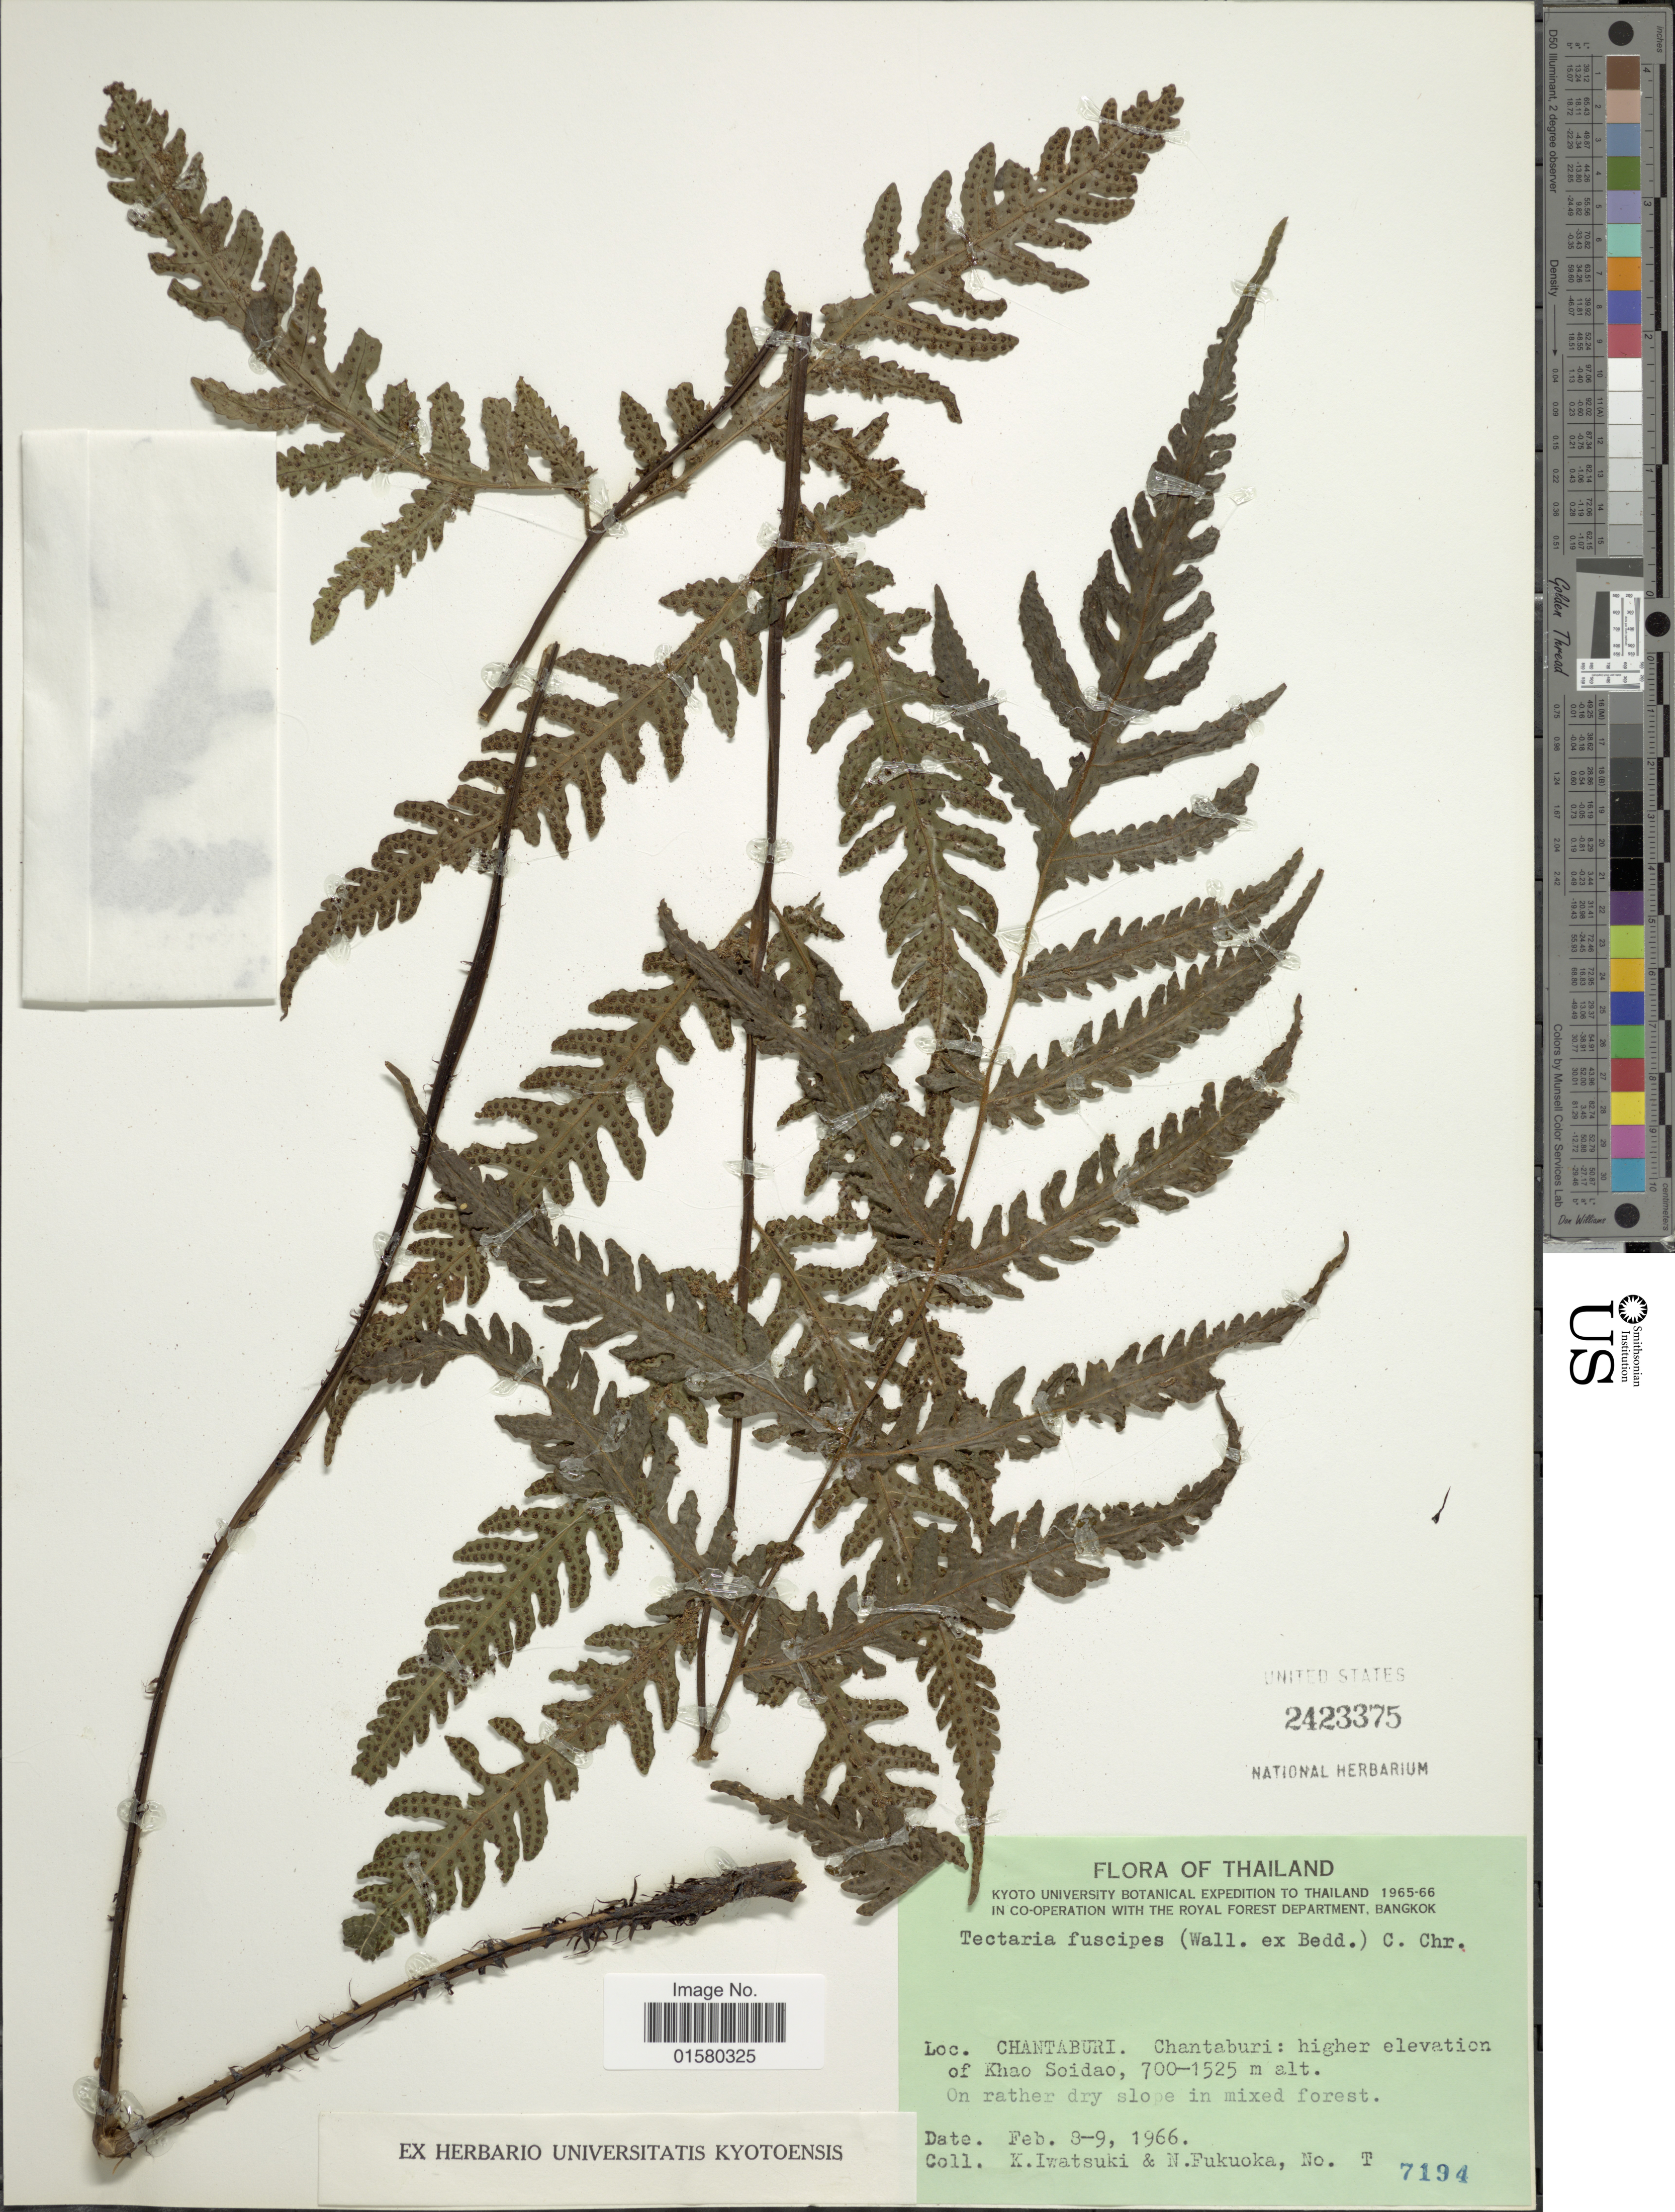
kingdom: Plantae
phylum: Tracheophyta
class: Polypodiopsida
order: Polypodiales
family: Tectariaceae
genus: Tectaria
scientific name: Tectaria paradoxa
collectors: K. Iwatsuki & N. Fukuoka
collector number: T7194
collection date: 1966-02-08/1966-02-09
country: Thailand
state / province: Chanthaburi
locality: Chantaburi: higher elevation of Soidao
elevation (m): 700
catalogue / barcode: US 2423375